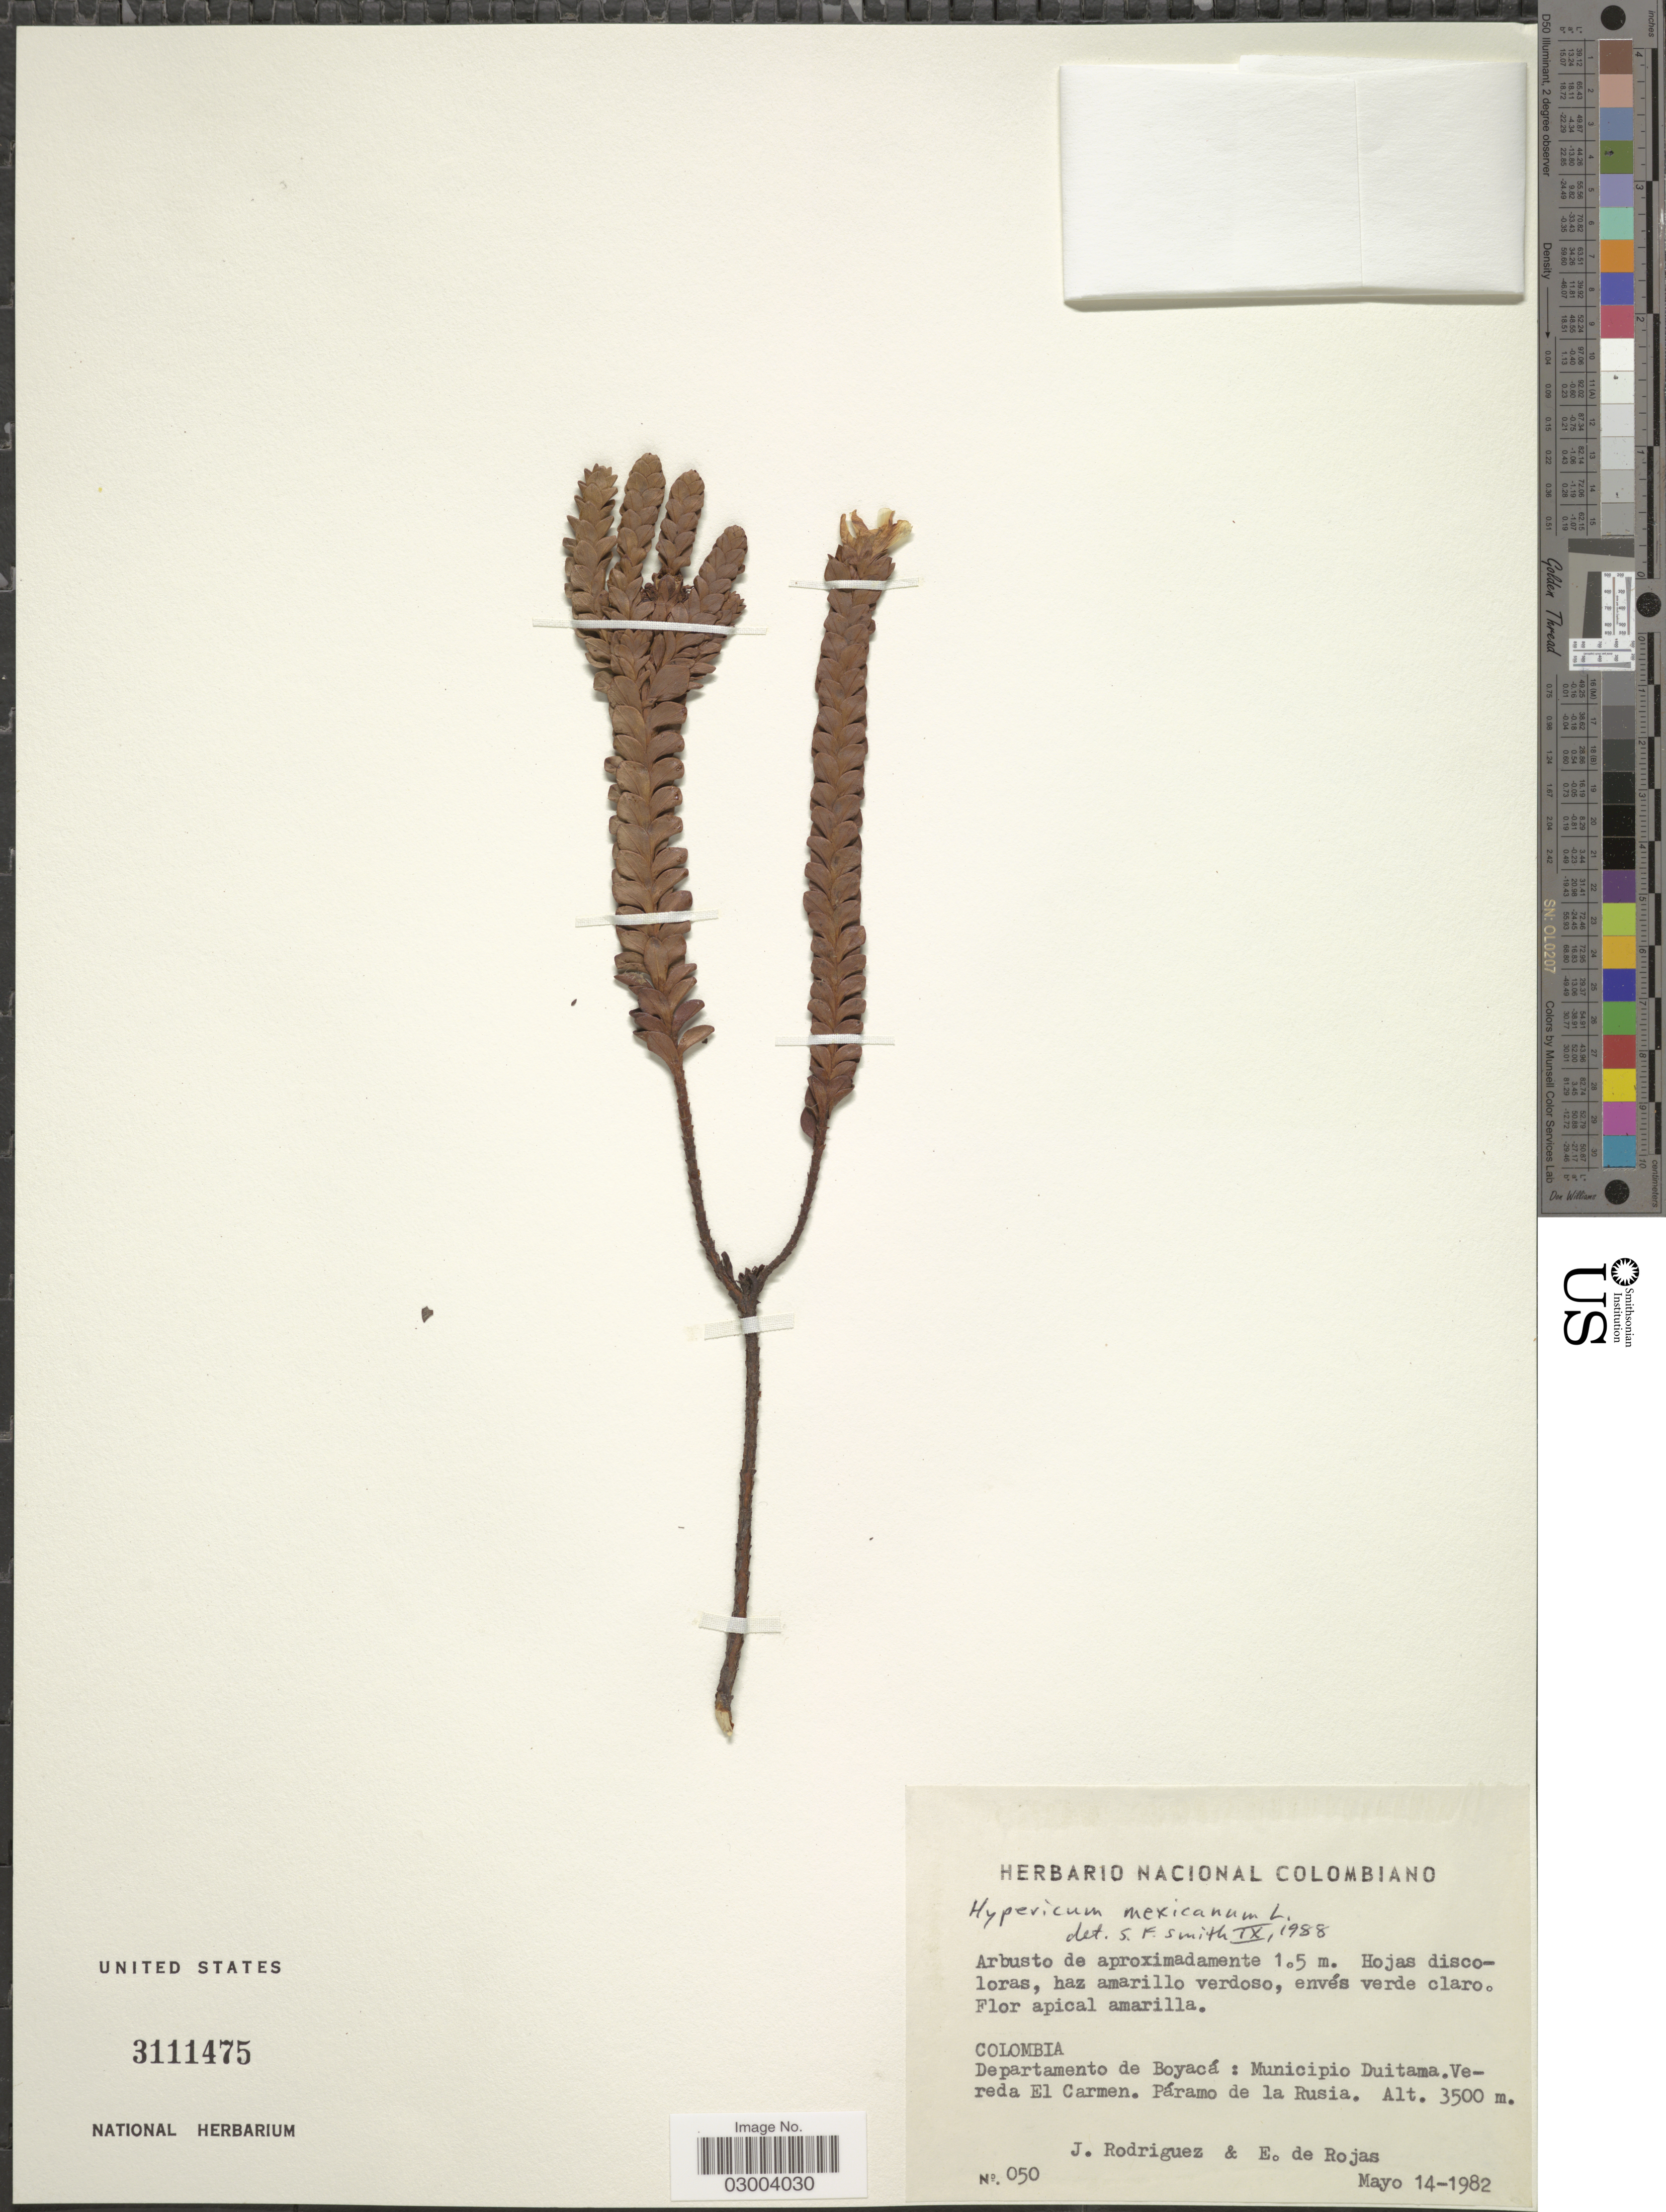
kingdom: Plantae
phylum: Tracheophyta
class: Magnoliopsida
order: Malpighiales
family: Hypericaceae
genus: Hypericum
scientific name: Hypericum mexicanum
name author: L.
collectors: J. Rodriguez & E. De Rojas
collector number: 050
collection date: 1982-05-14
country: Colombia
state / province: Boyacá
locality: Departamento de Boyacá: Municipio Duitama, Vereda El Carmen, Páramo de la Rusia.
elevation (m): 3500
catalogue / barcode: US 3111475